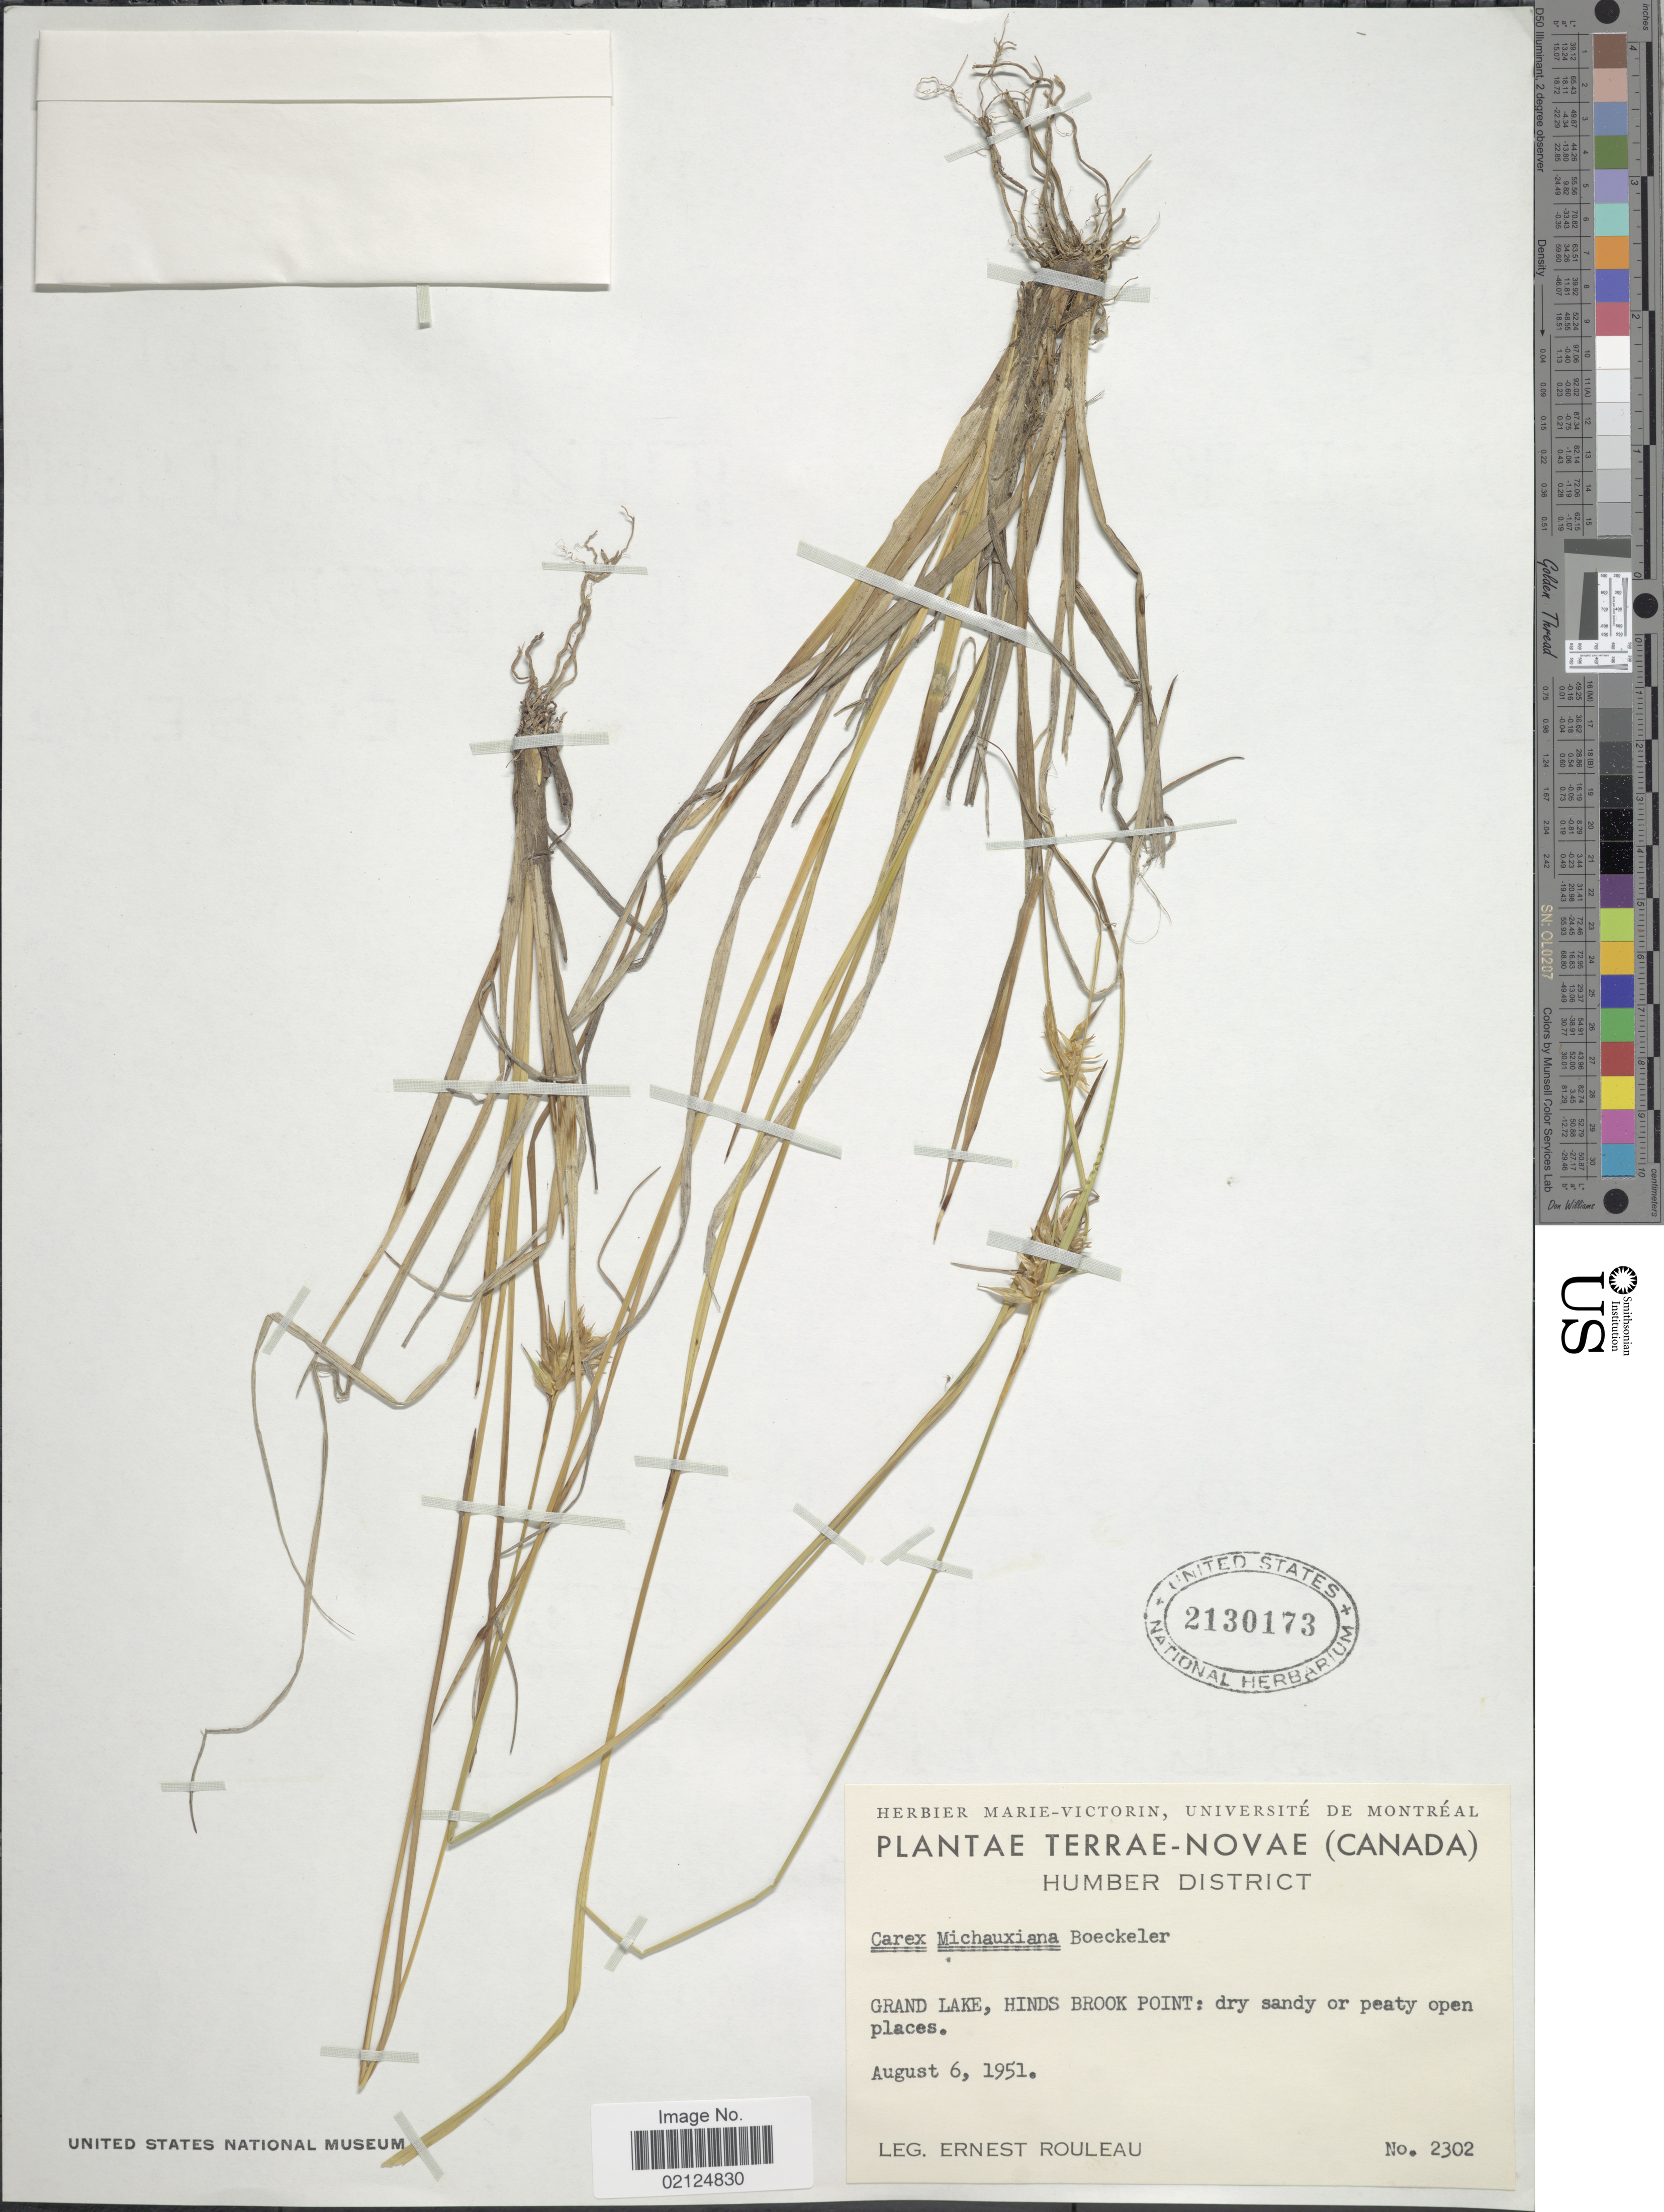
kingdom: Plantae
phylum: Tracheophyta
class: Liliopsida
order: Poales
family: Cyperaceae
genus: Carex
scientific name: Carex michauxiana subsp. michauxiana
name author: Boeckeler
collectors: J. Rouleau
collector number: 2302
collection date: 1951-08-06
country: Canada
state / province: Newfoundland and Labrador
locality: Terrae-Novae,. Humber District,. Grand Lake, Hinds Brook Point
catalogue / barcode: US 2130173